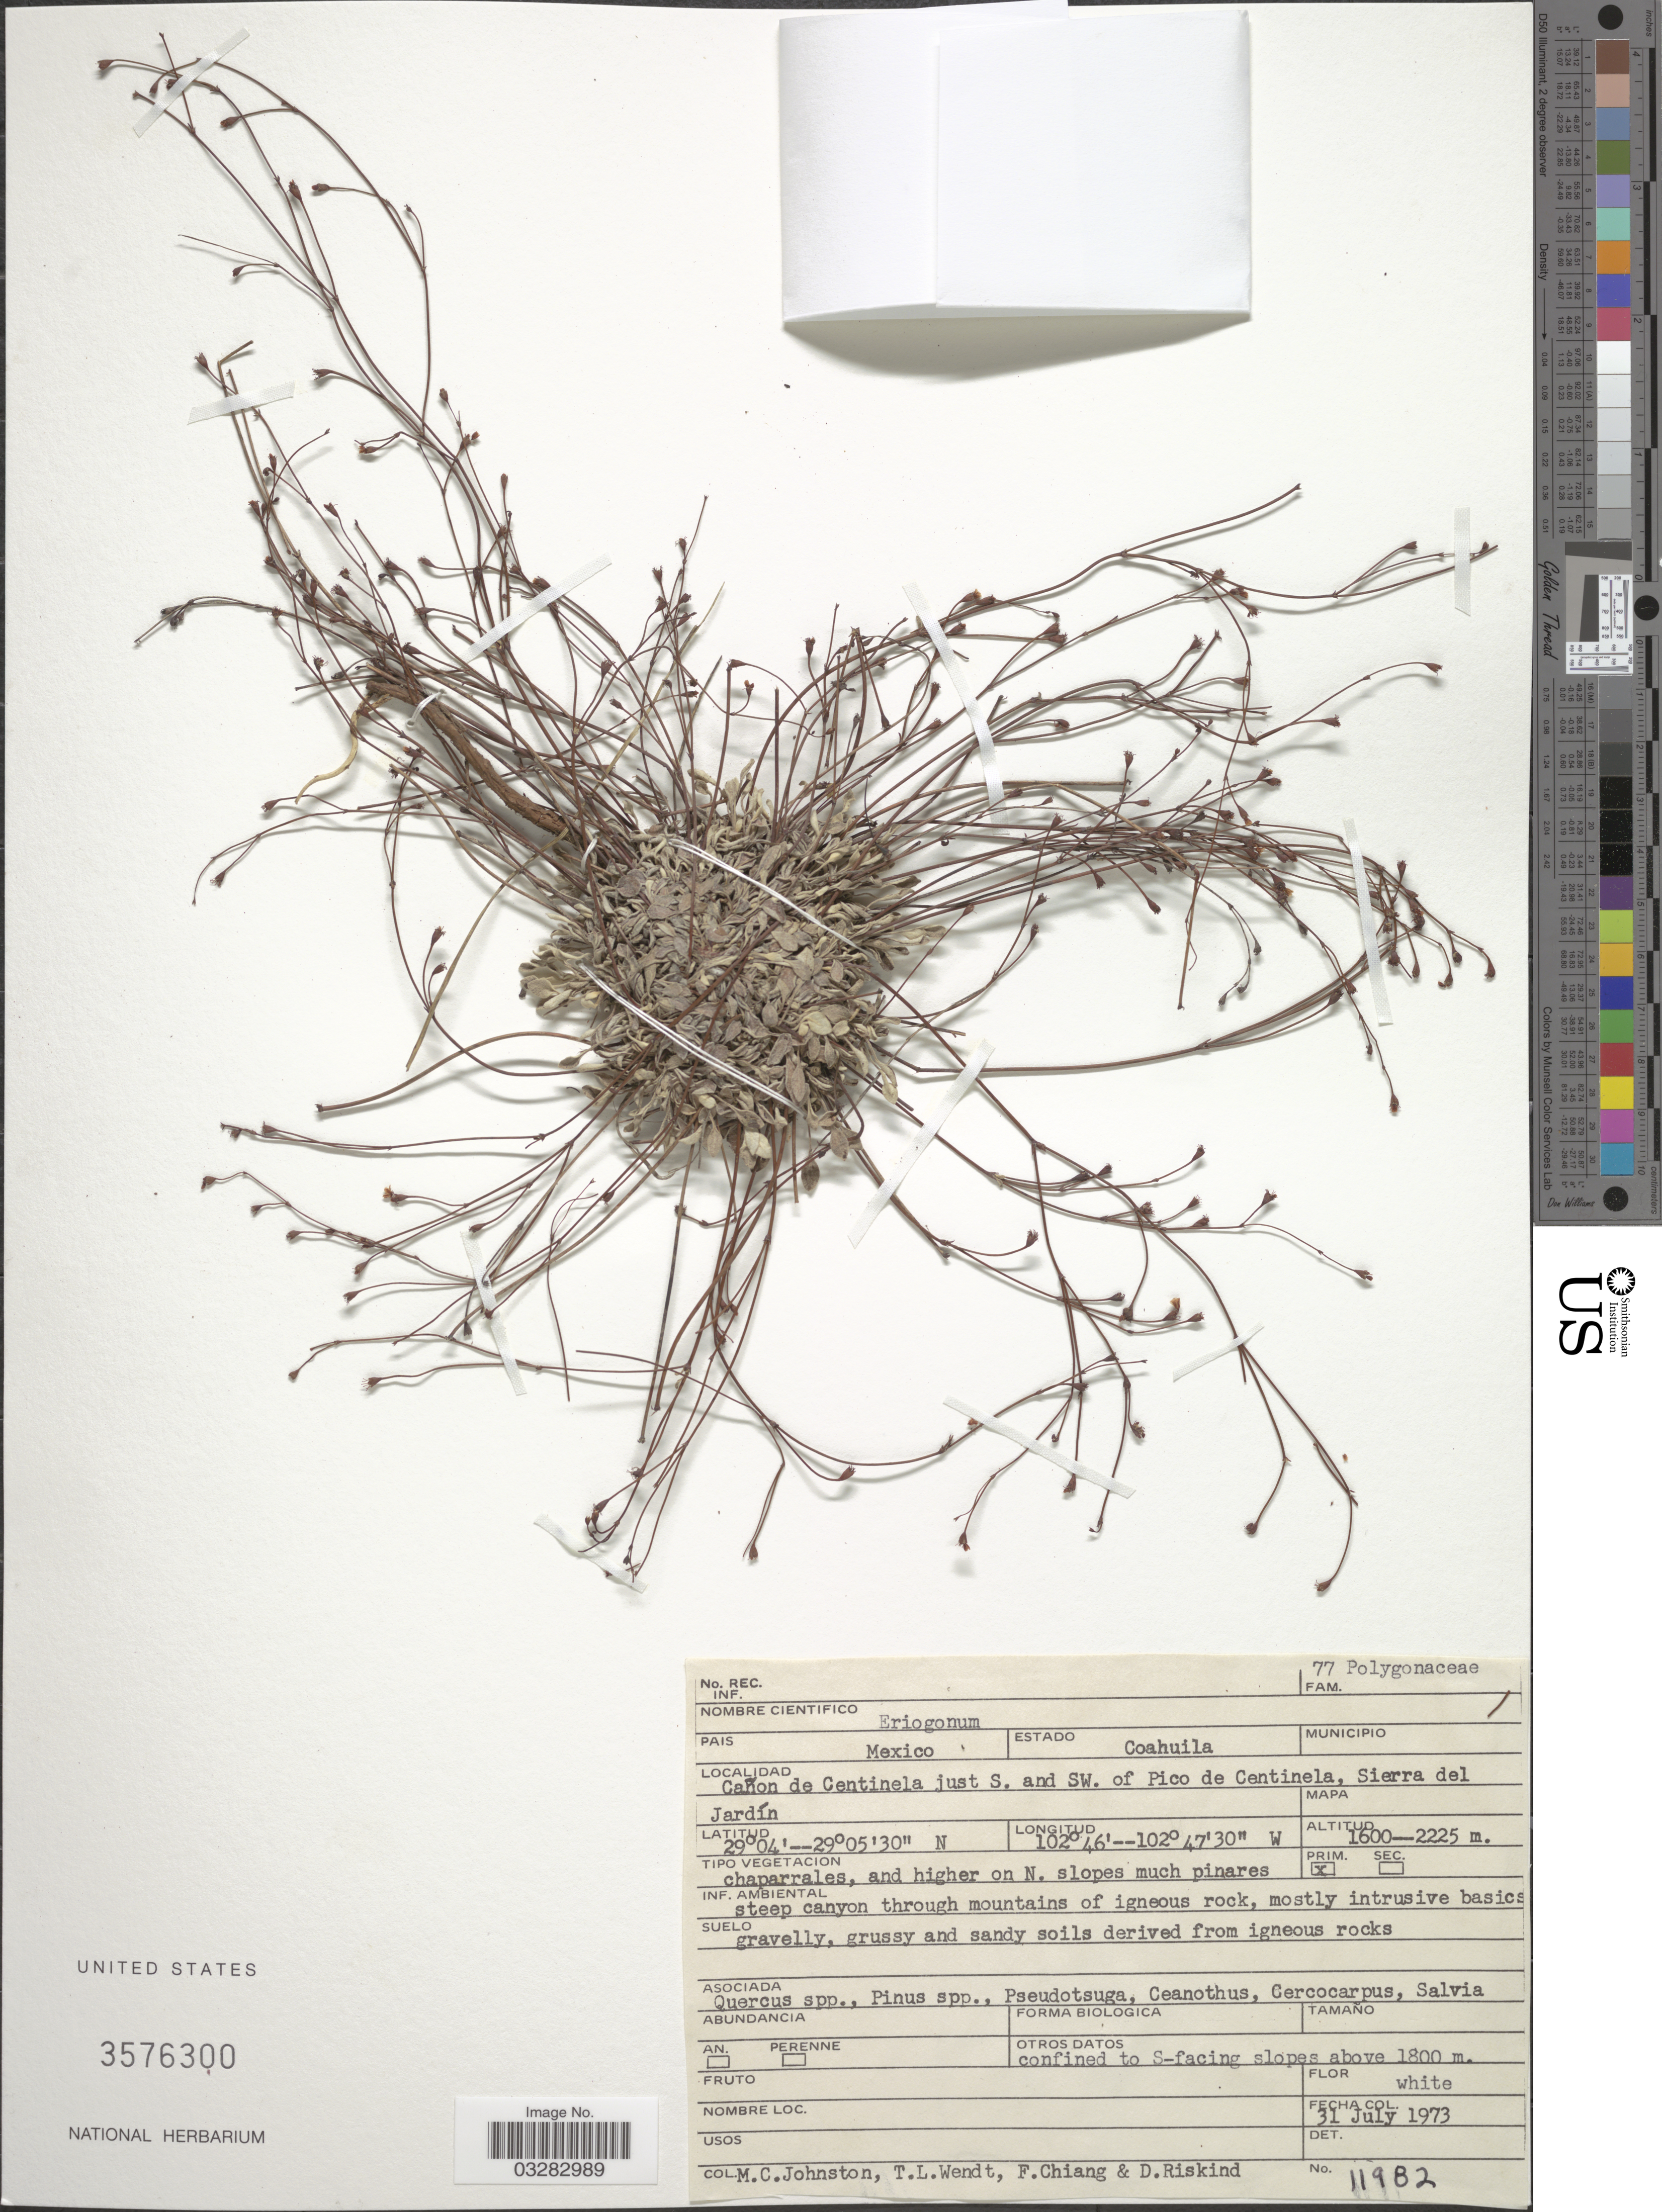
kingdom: Plantae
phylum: Tracheophyta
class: Magnoliopsida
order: Caryophyllales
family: Polygonaceae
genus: Eriogonum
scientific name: Eriogonum sp.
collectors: M. Johnston, T. L. Wendt, F. Chiang & D. Riskind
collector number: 11982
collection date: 1973-07-31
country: Mexico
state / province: Coahuila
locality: Cañon de Centinela just S. and SW. of Pico de Centinela, Sierra del Jardín.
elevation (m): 1600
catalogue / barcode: US 3576300